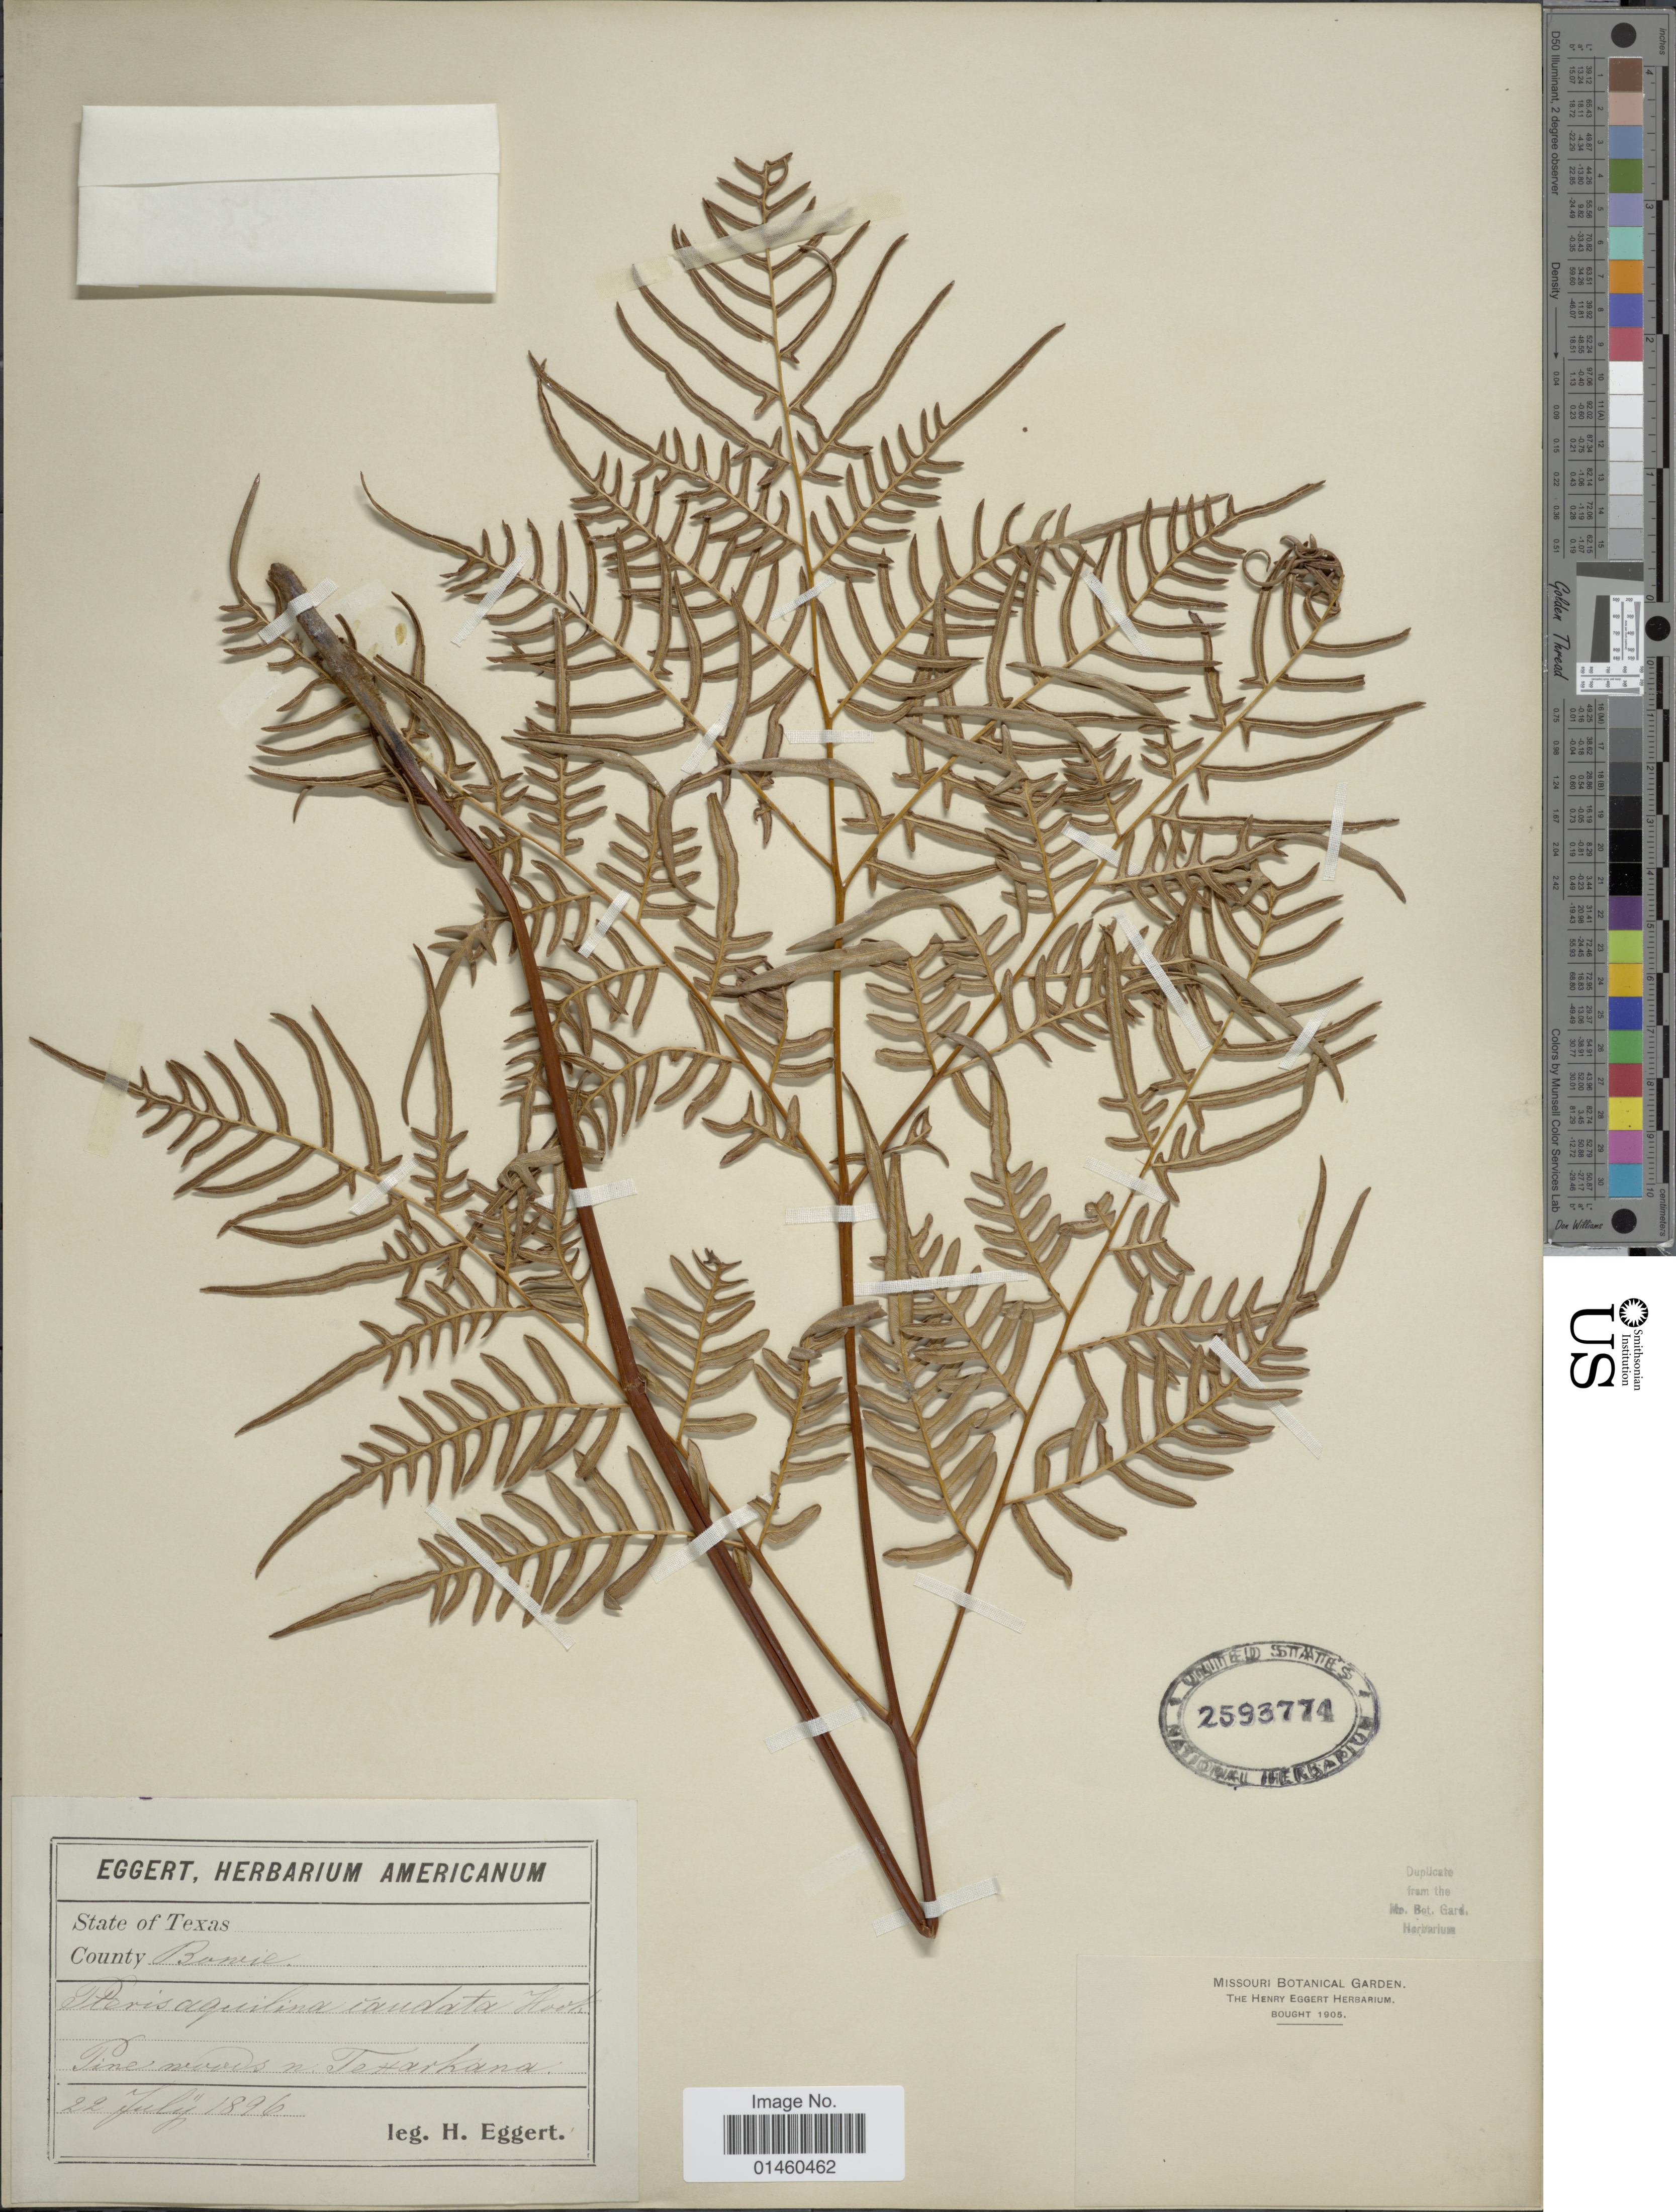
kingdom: Plantae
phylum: Tracheophyta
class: Polypodiopsida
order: Polypodiales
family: Dennstaedtiaceae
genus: Pteridium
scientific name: Pteridium aquilinum var. pseudocaudatum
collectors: H. Eggert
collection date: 1896-07-22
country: United States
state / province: Texas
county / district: Bowie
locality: Pine woods near Texarkana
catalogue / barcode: US 2593774